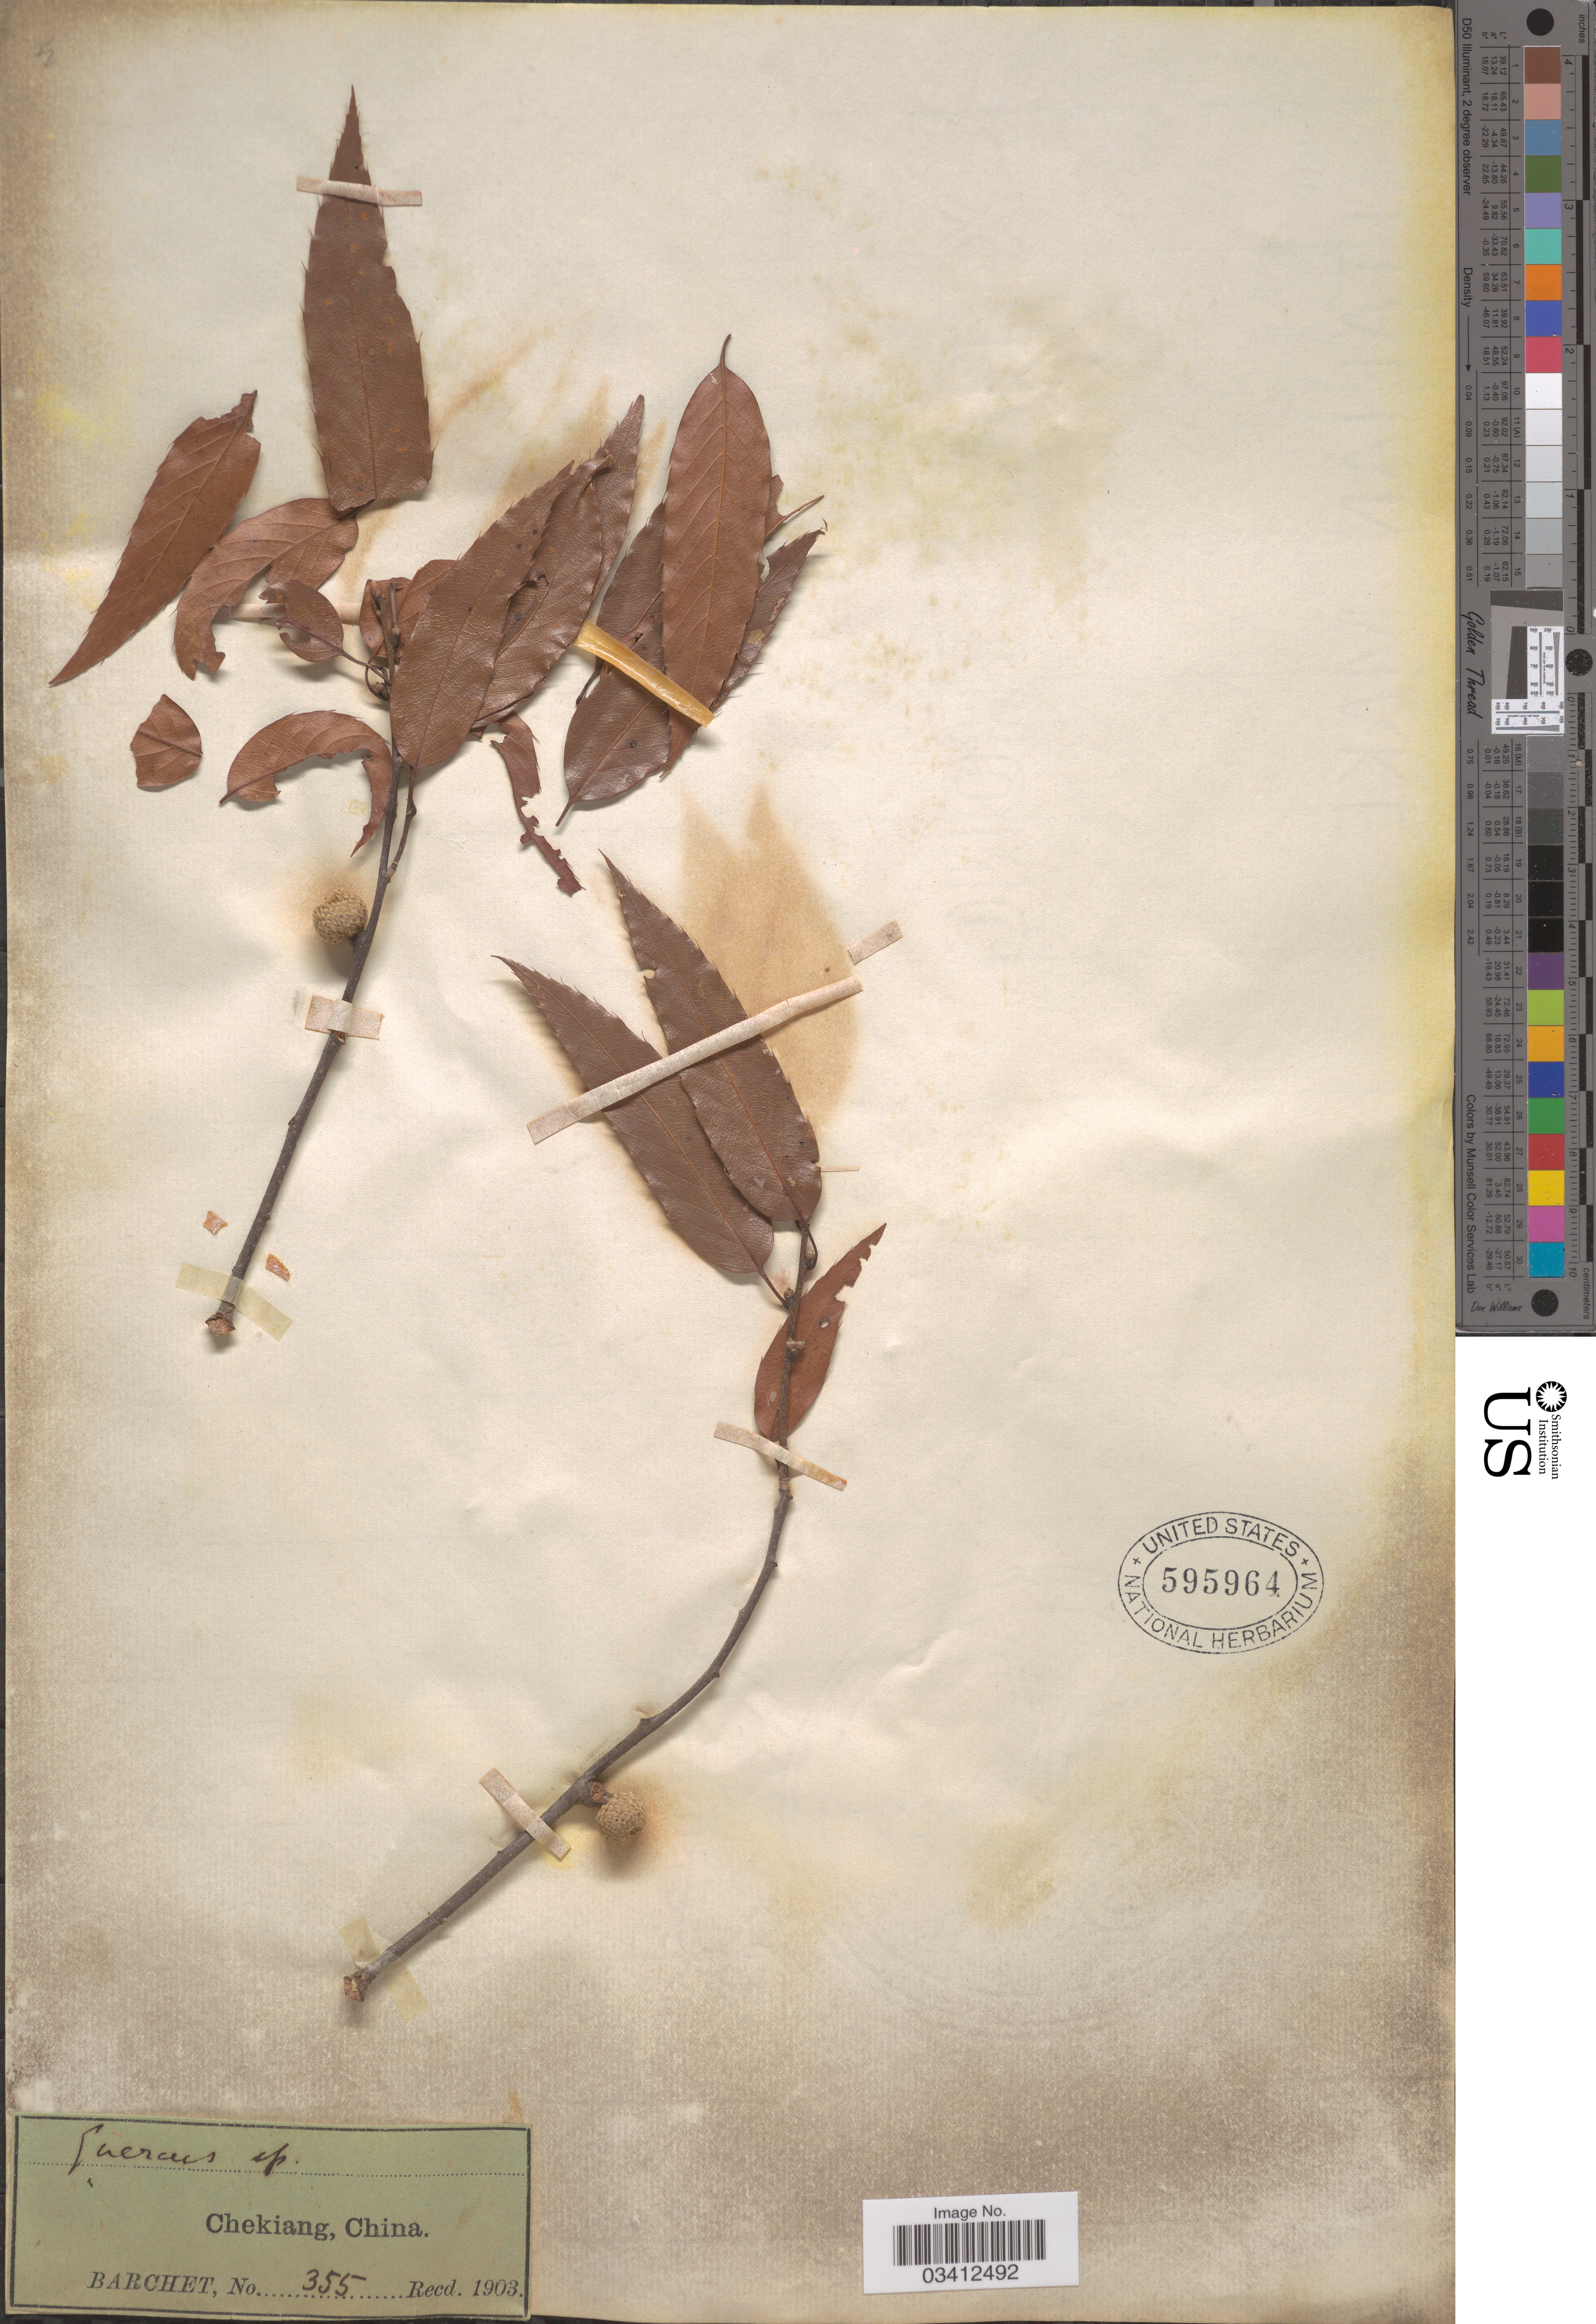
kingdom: Plantae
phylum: Tracheophyta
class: Magnoliopsida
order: Fagales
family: Fagaceae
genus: Quercus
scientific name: Quercus sp.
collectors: Barchet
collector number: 355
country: China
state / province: Zhejiang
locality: Chekiang.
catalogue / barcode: US 595964